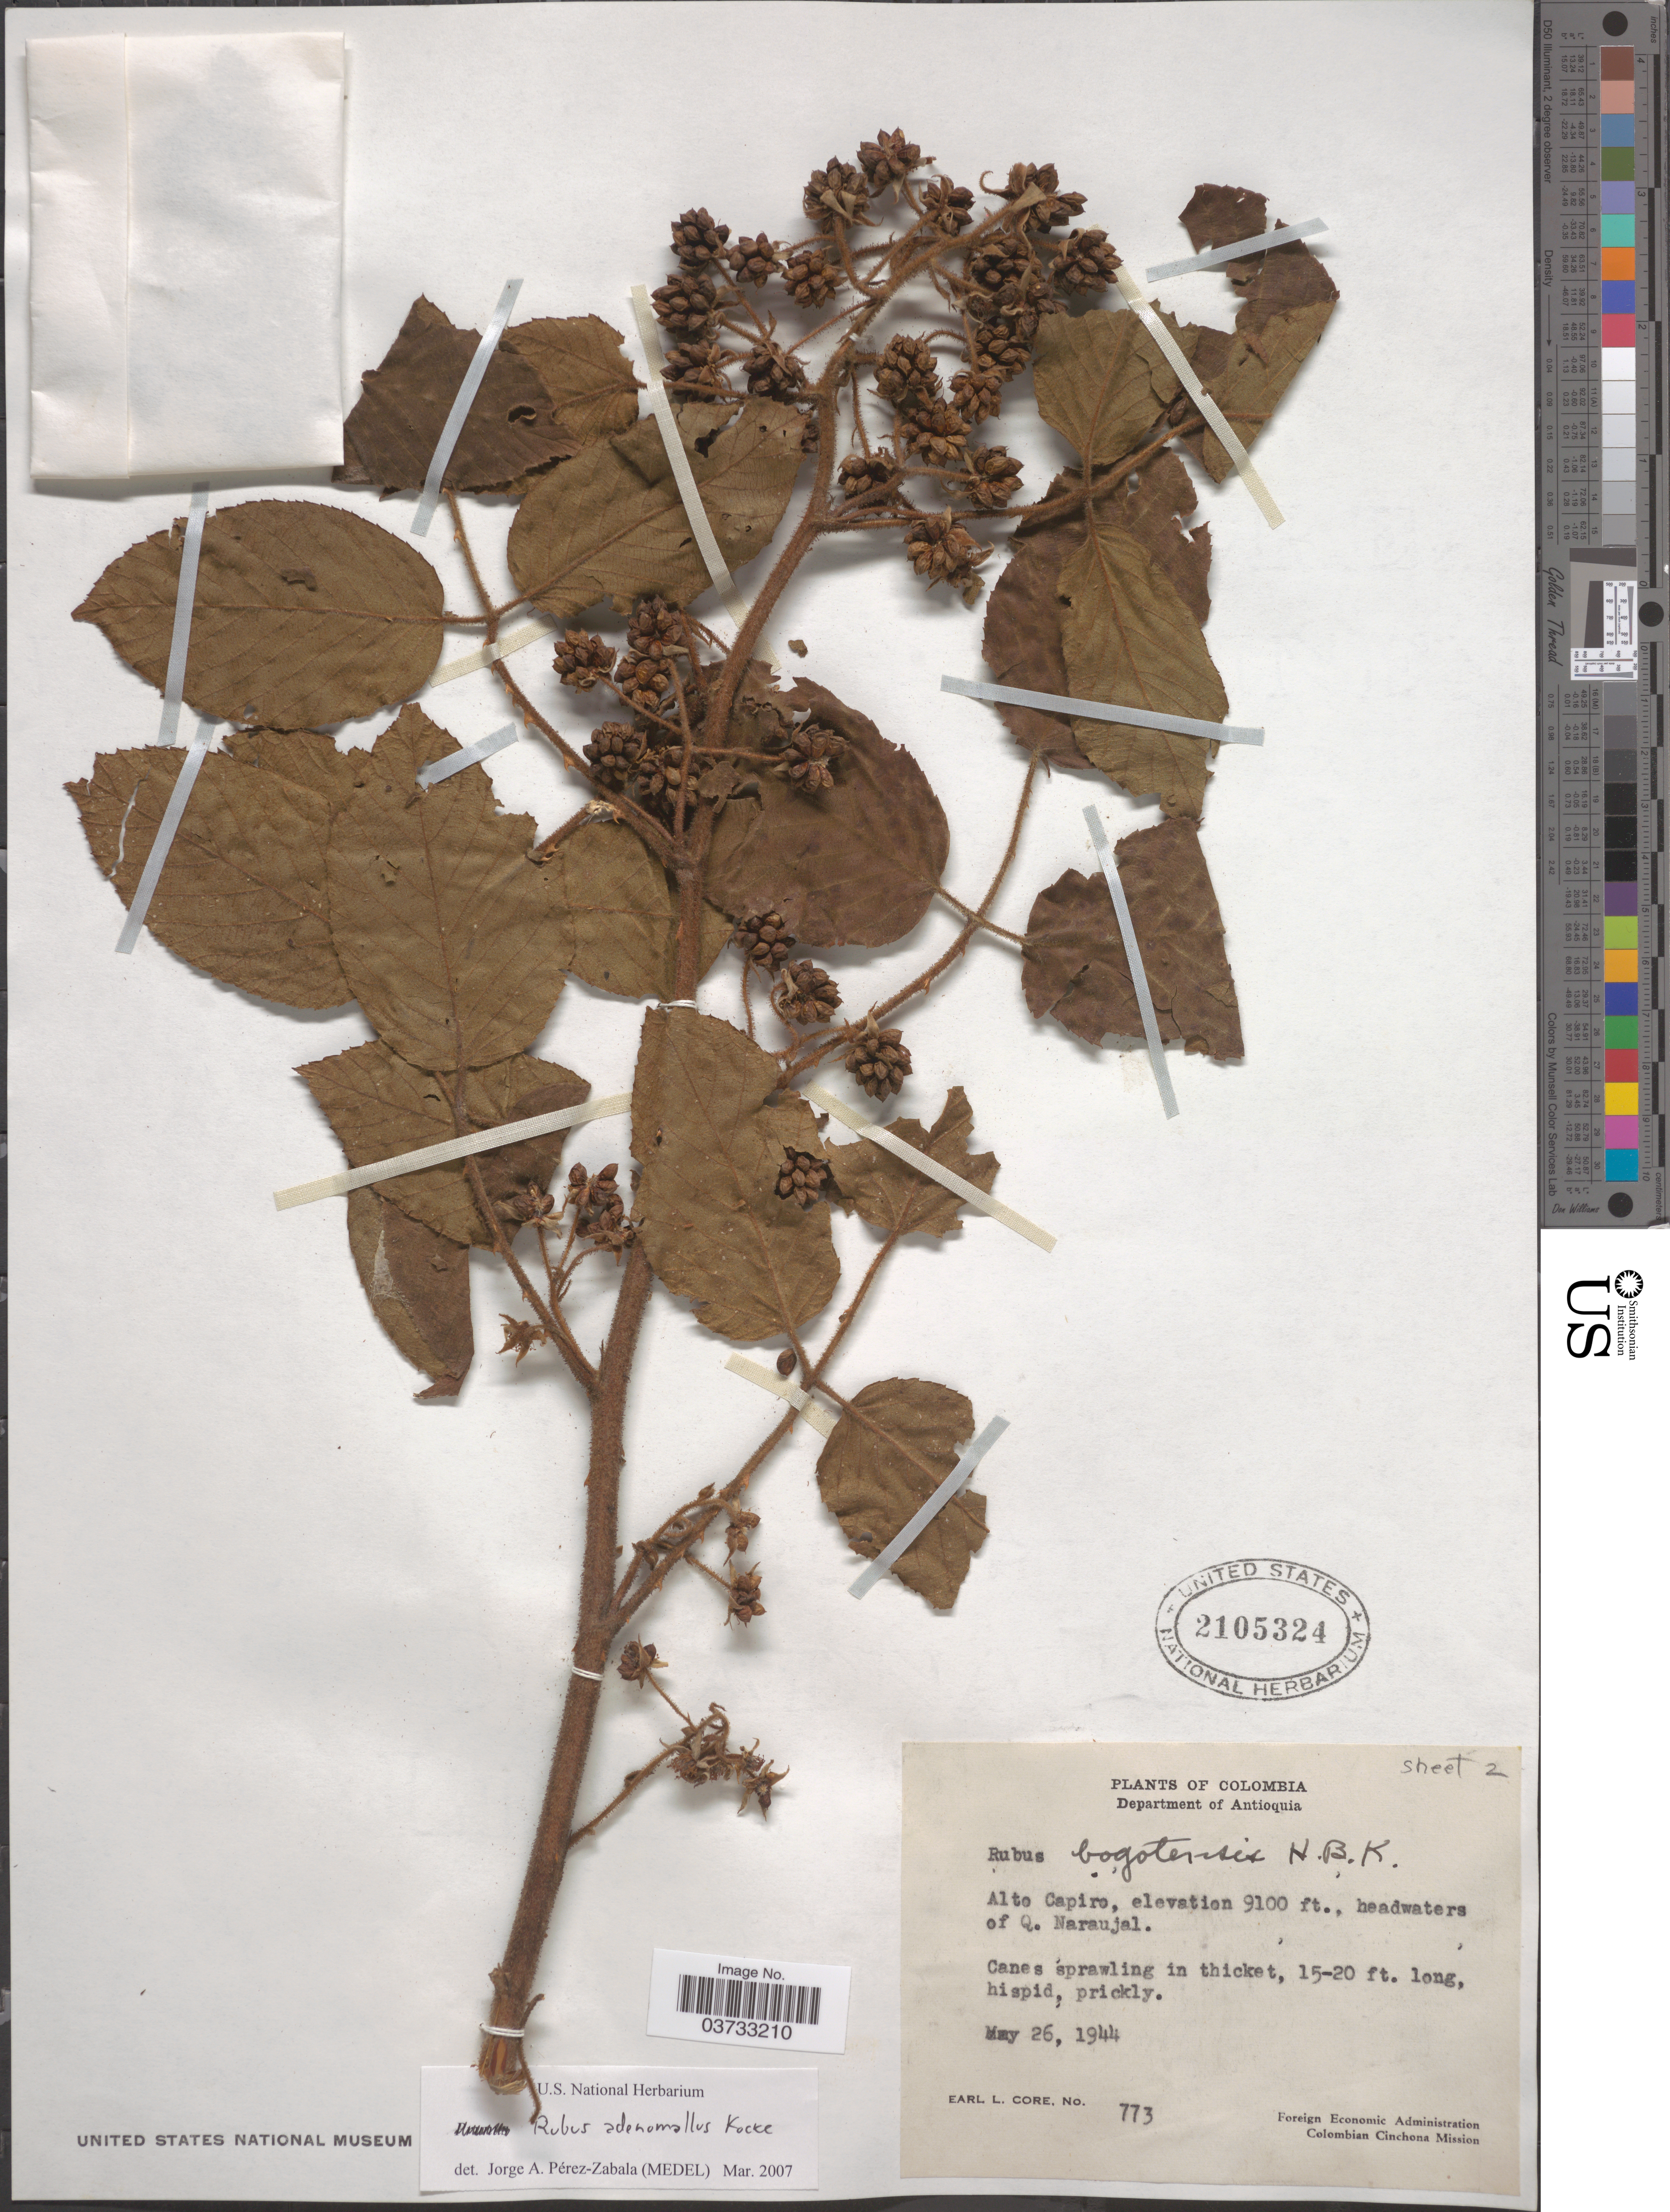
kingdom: Plantae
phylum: Tracheophyta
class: Magnoliopsida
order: Rosales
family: Rosaceae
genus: Rubus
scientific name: Rubus adenomallus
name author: Focke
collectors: E. L. Core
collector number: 773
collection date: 1944-05-26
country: Colombia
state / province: Antioquia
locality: Department of Antioquia. Alto Capiro, headwaters of Q. Naraujal.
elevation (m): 2774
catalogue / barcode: US 2105324